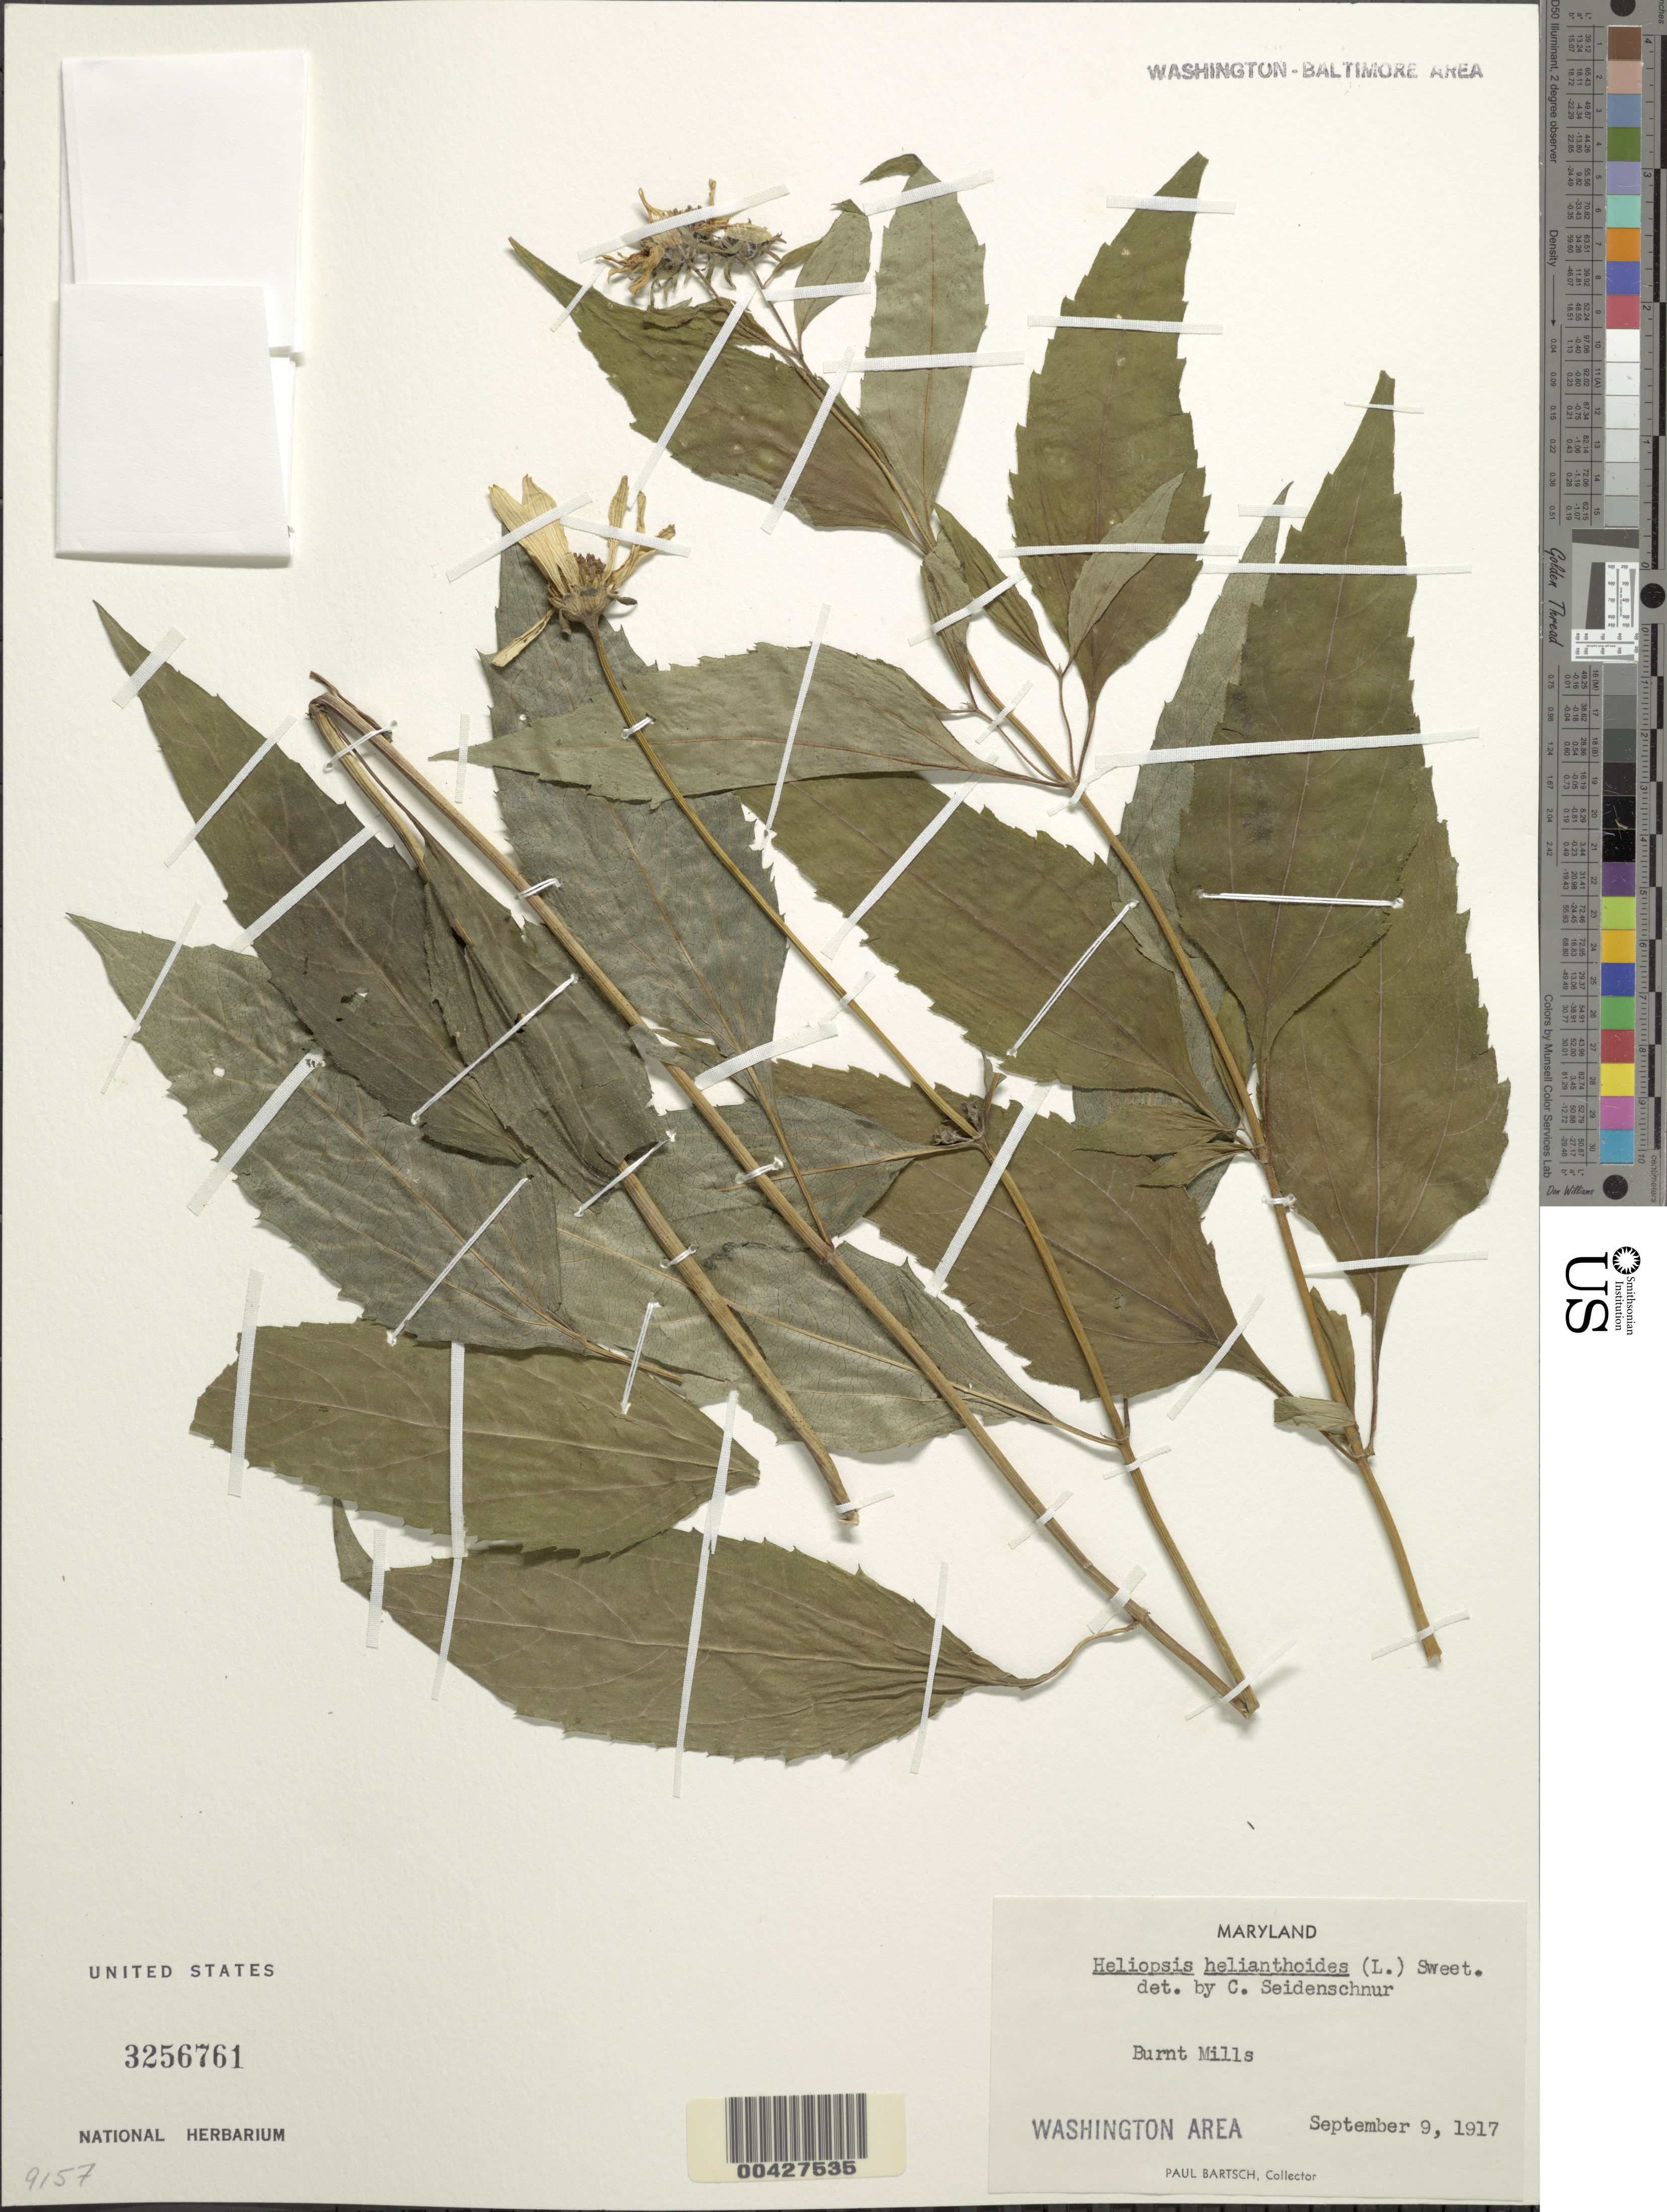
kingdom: Plantae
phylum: Tracheophyta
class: Magnoliopsida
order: Asterales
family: Asteraceae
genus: Heliopsis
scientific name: Heliopsis helianthoides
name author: (L.) Sweet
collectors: P. Bartsch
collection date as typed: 09 Sep 1917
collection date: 1917-09-09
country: United States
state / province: Maryland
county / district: Montgomery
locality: Burnt Mills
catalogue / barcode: US 3256761